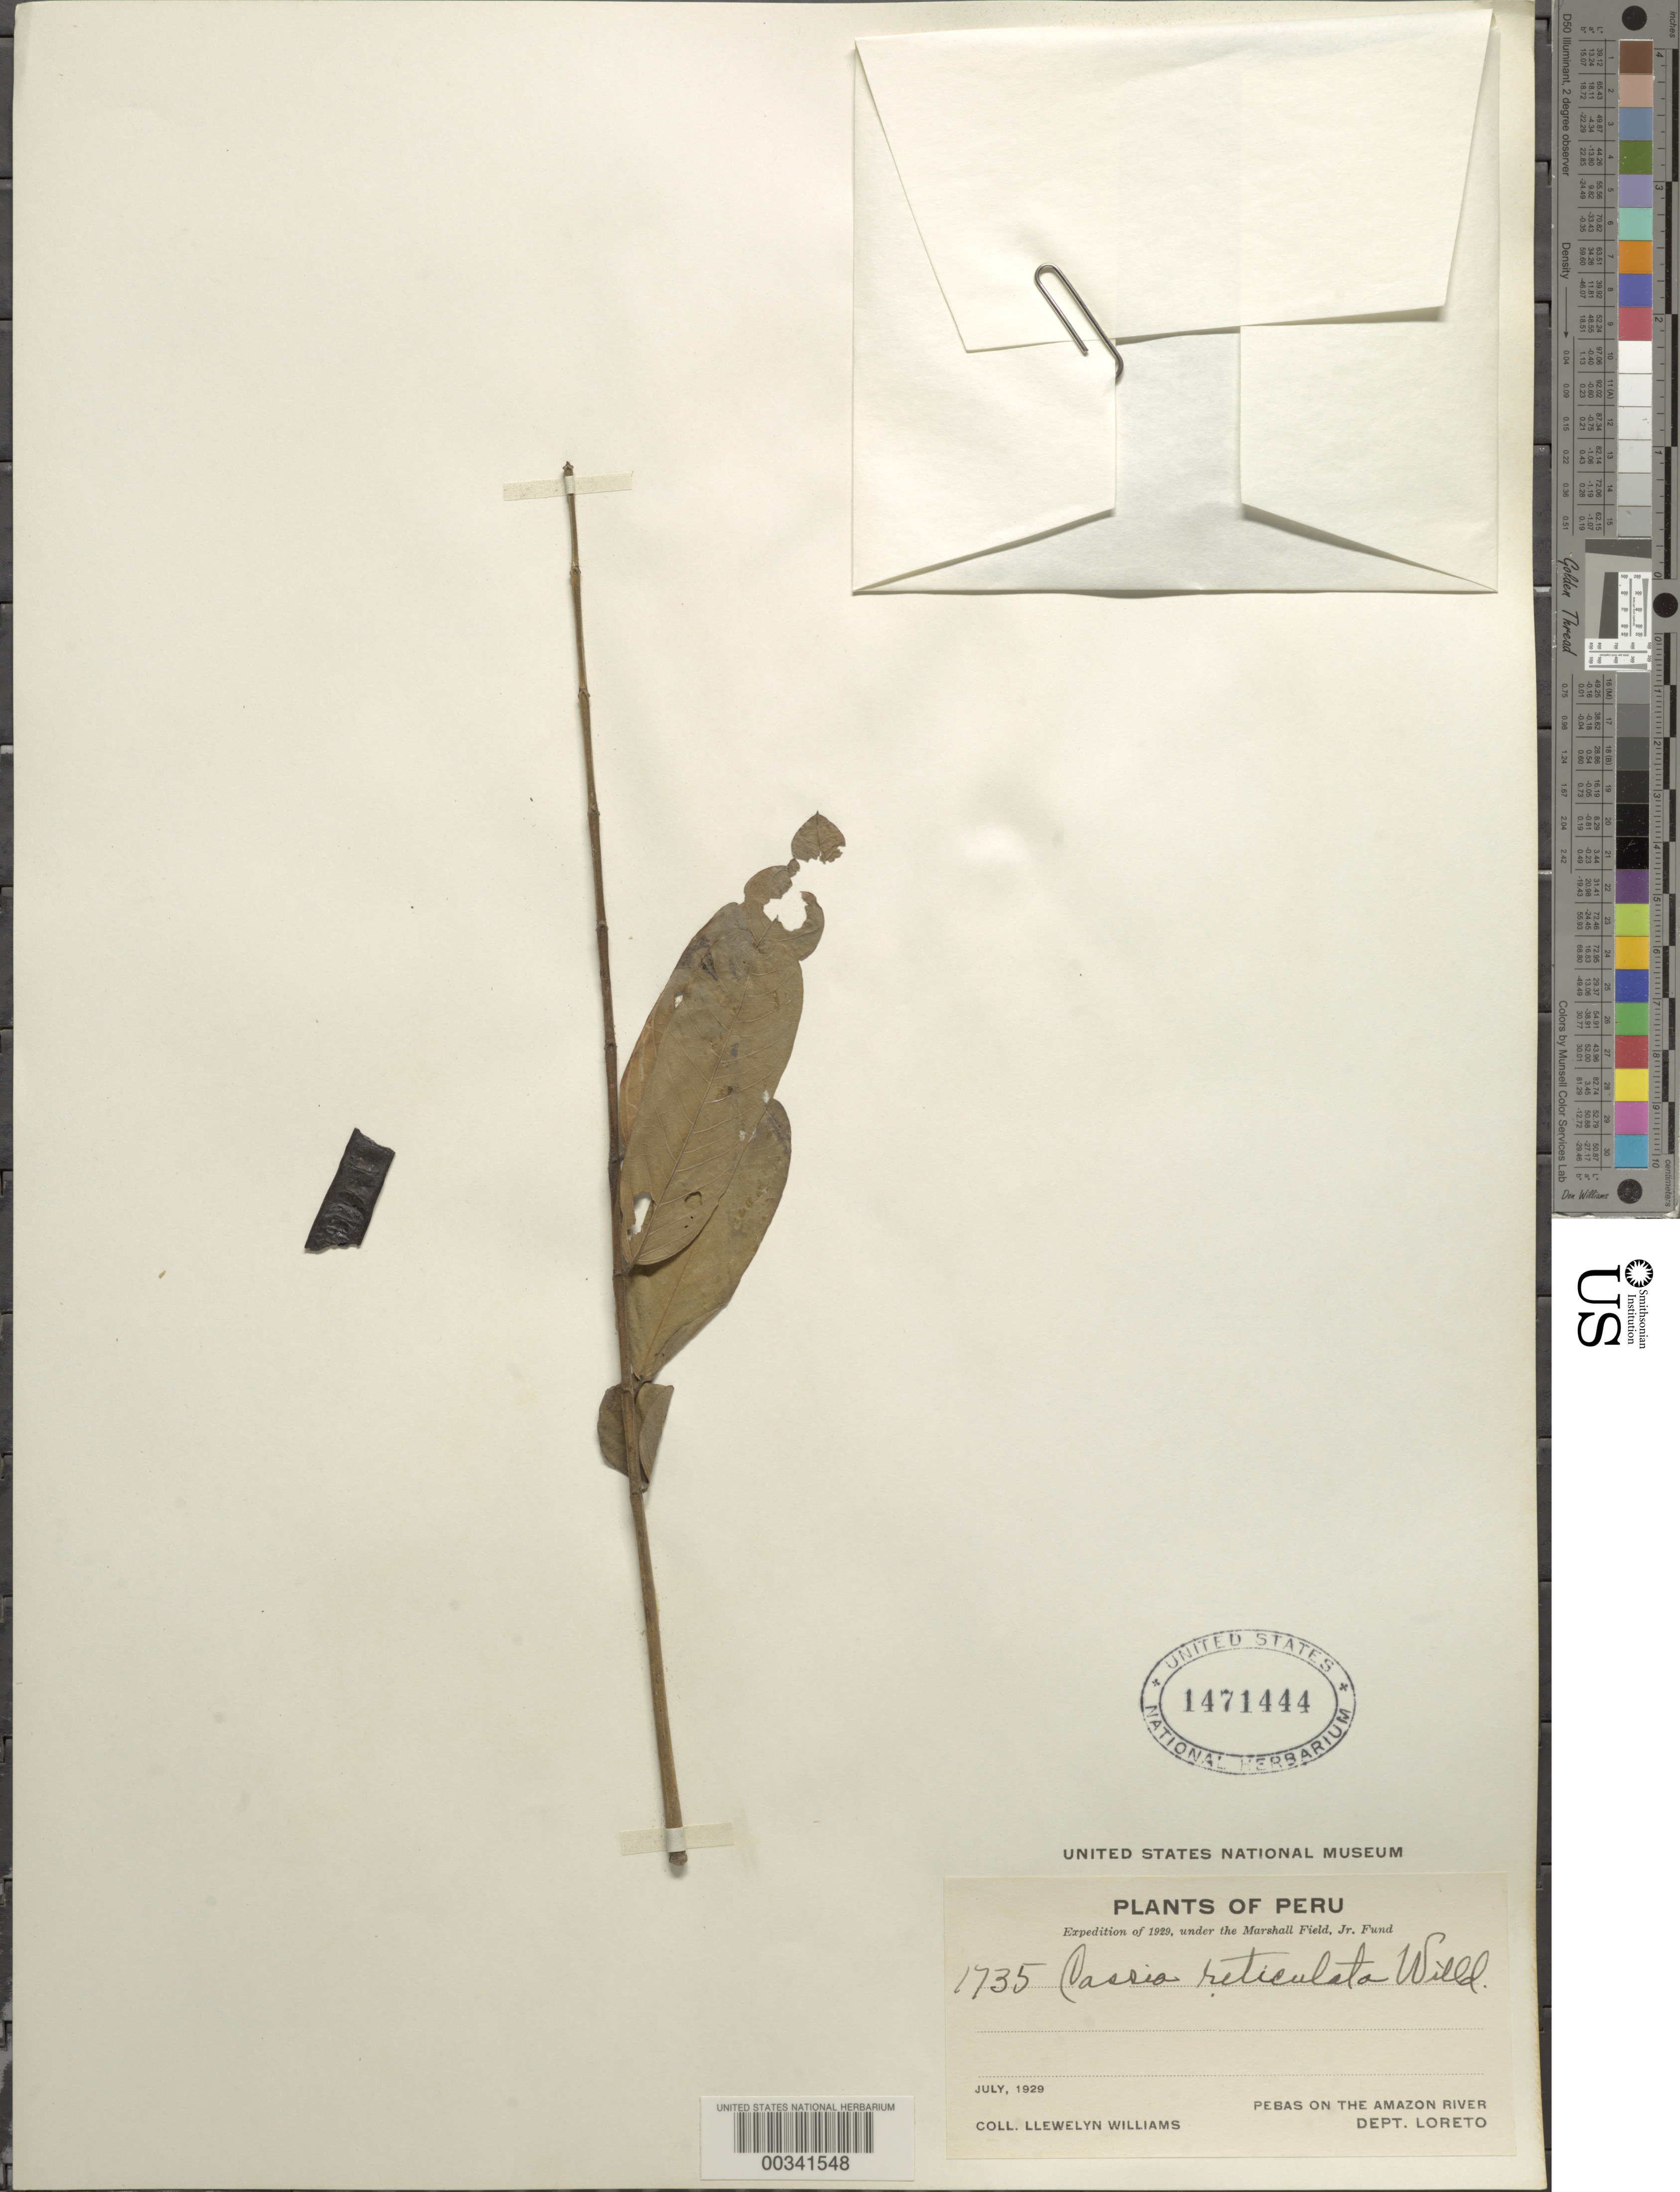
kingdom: Plantae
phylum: Tracheophyta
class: Magnoliopsida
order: Fabales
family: Fabaceae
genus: Senna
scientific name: Senna reticulata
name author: (Willd.) H.S. Irwin & Barneby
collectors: Ll. Williams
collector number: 1735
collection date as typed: Jul 1929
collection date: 1929-07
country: Peru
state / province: Loreto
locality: Pebas on the amazon river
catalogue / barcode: US 1471444